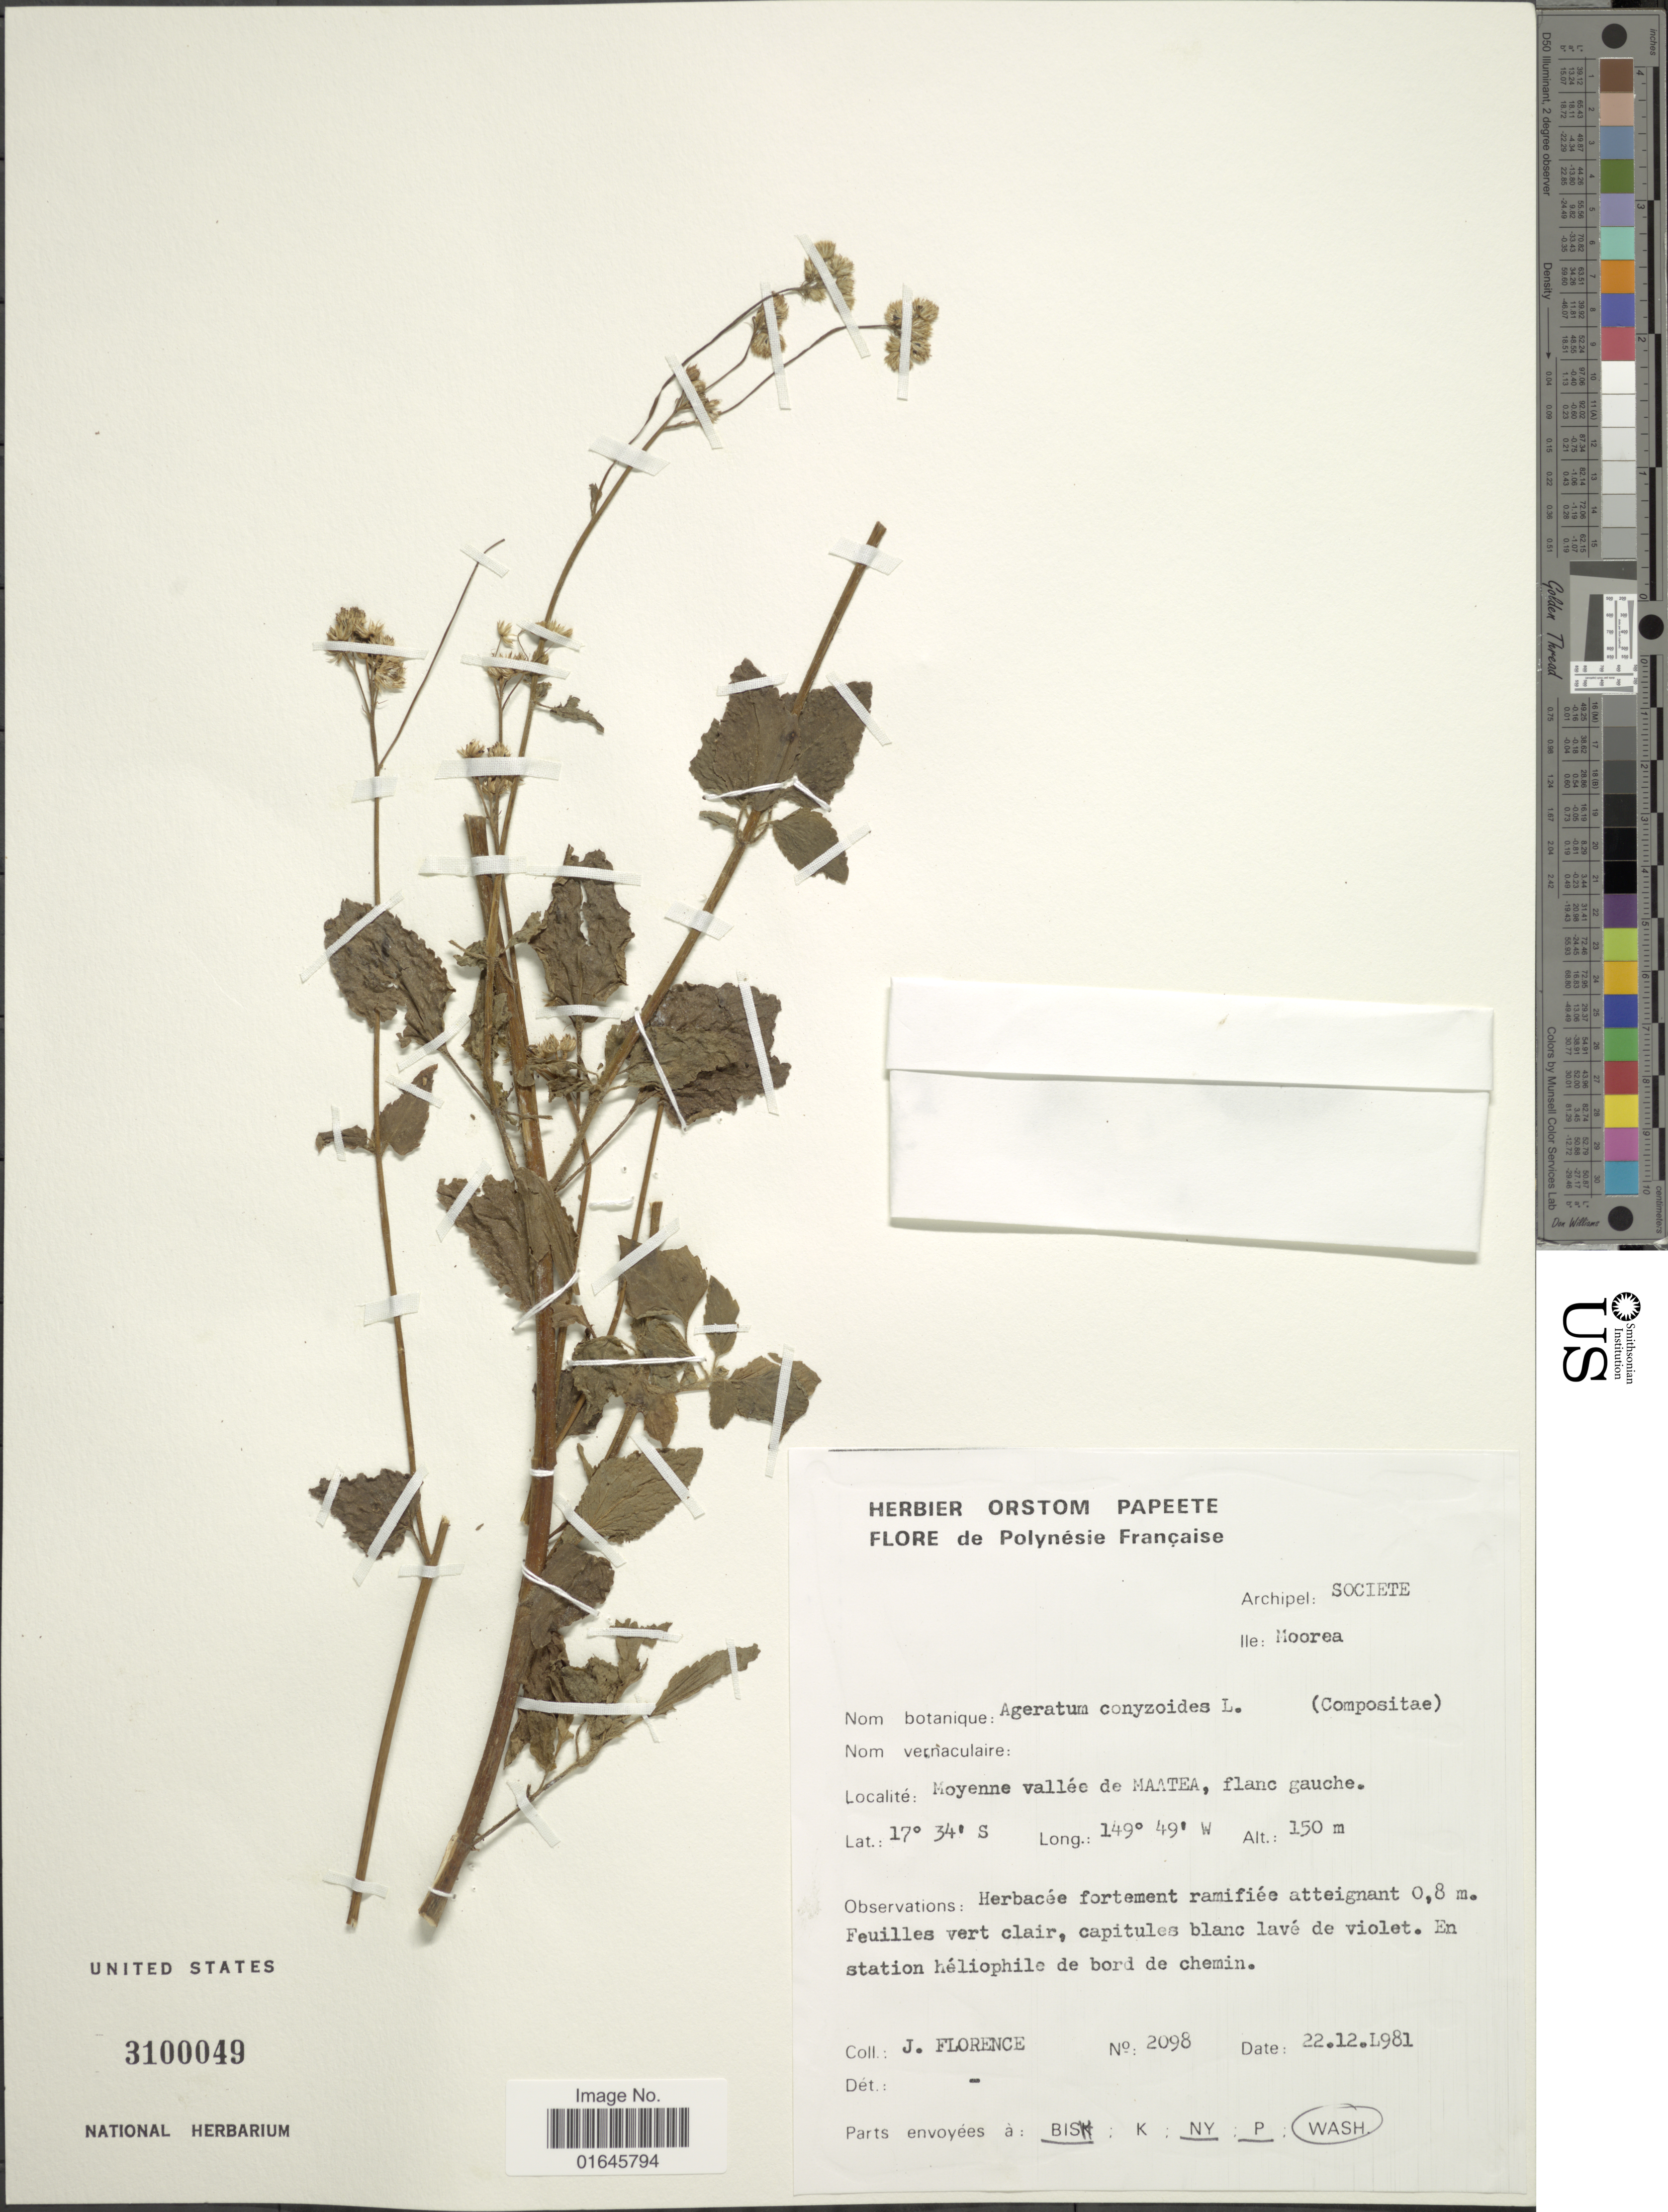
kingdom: Plantae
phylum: Tracheophyta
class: Magnoliopsida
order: Asterales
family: Asteraceae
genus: Ageratum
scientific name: Ageratum conyzoides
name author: L.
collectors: J. Florence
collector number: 2098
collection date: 1981-12-22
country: French Polynesia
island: Moorea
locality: Societe, Moorea, Moyenne vallee de MAATEA, flanc gauche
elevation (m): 150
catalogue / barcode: US 3100049